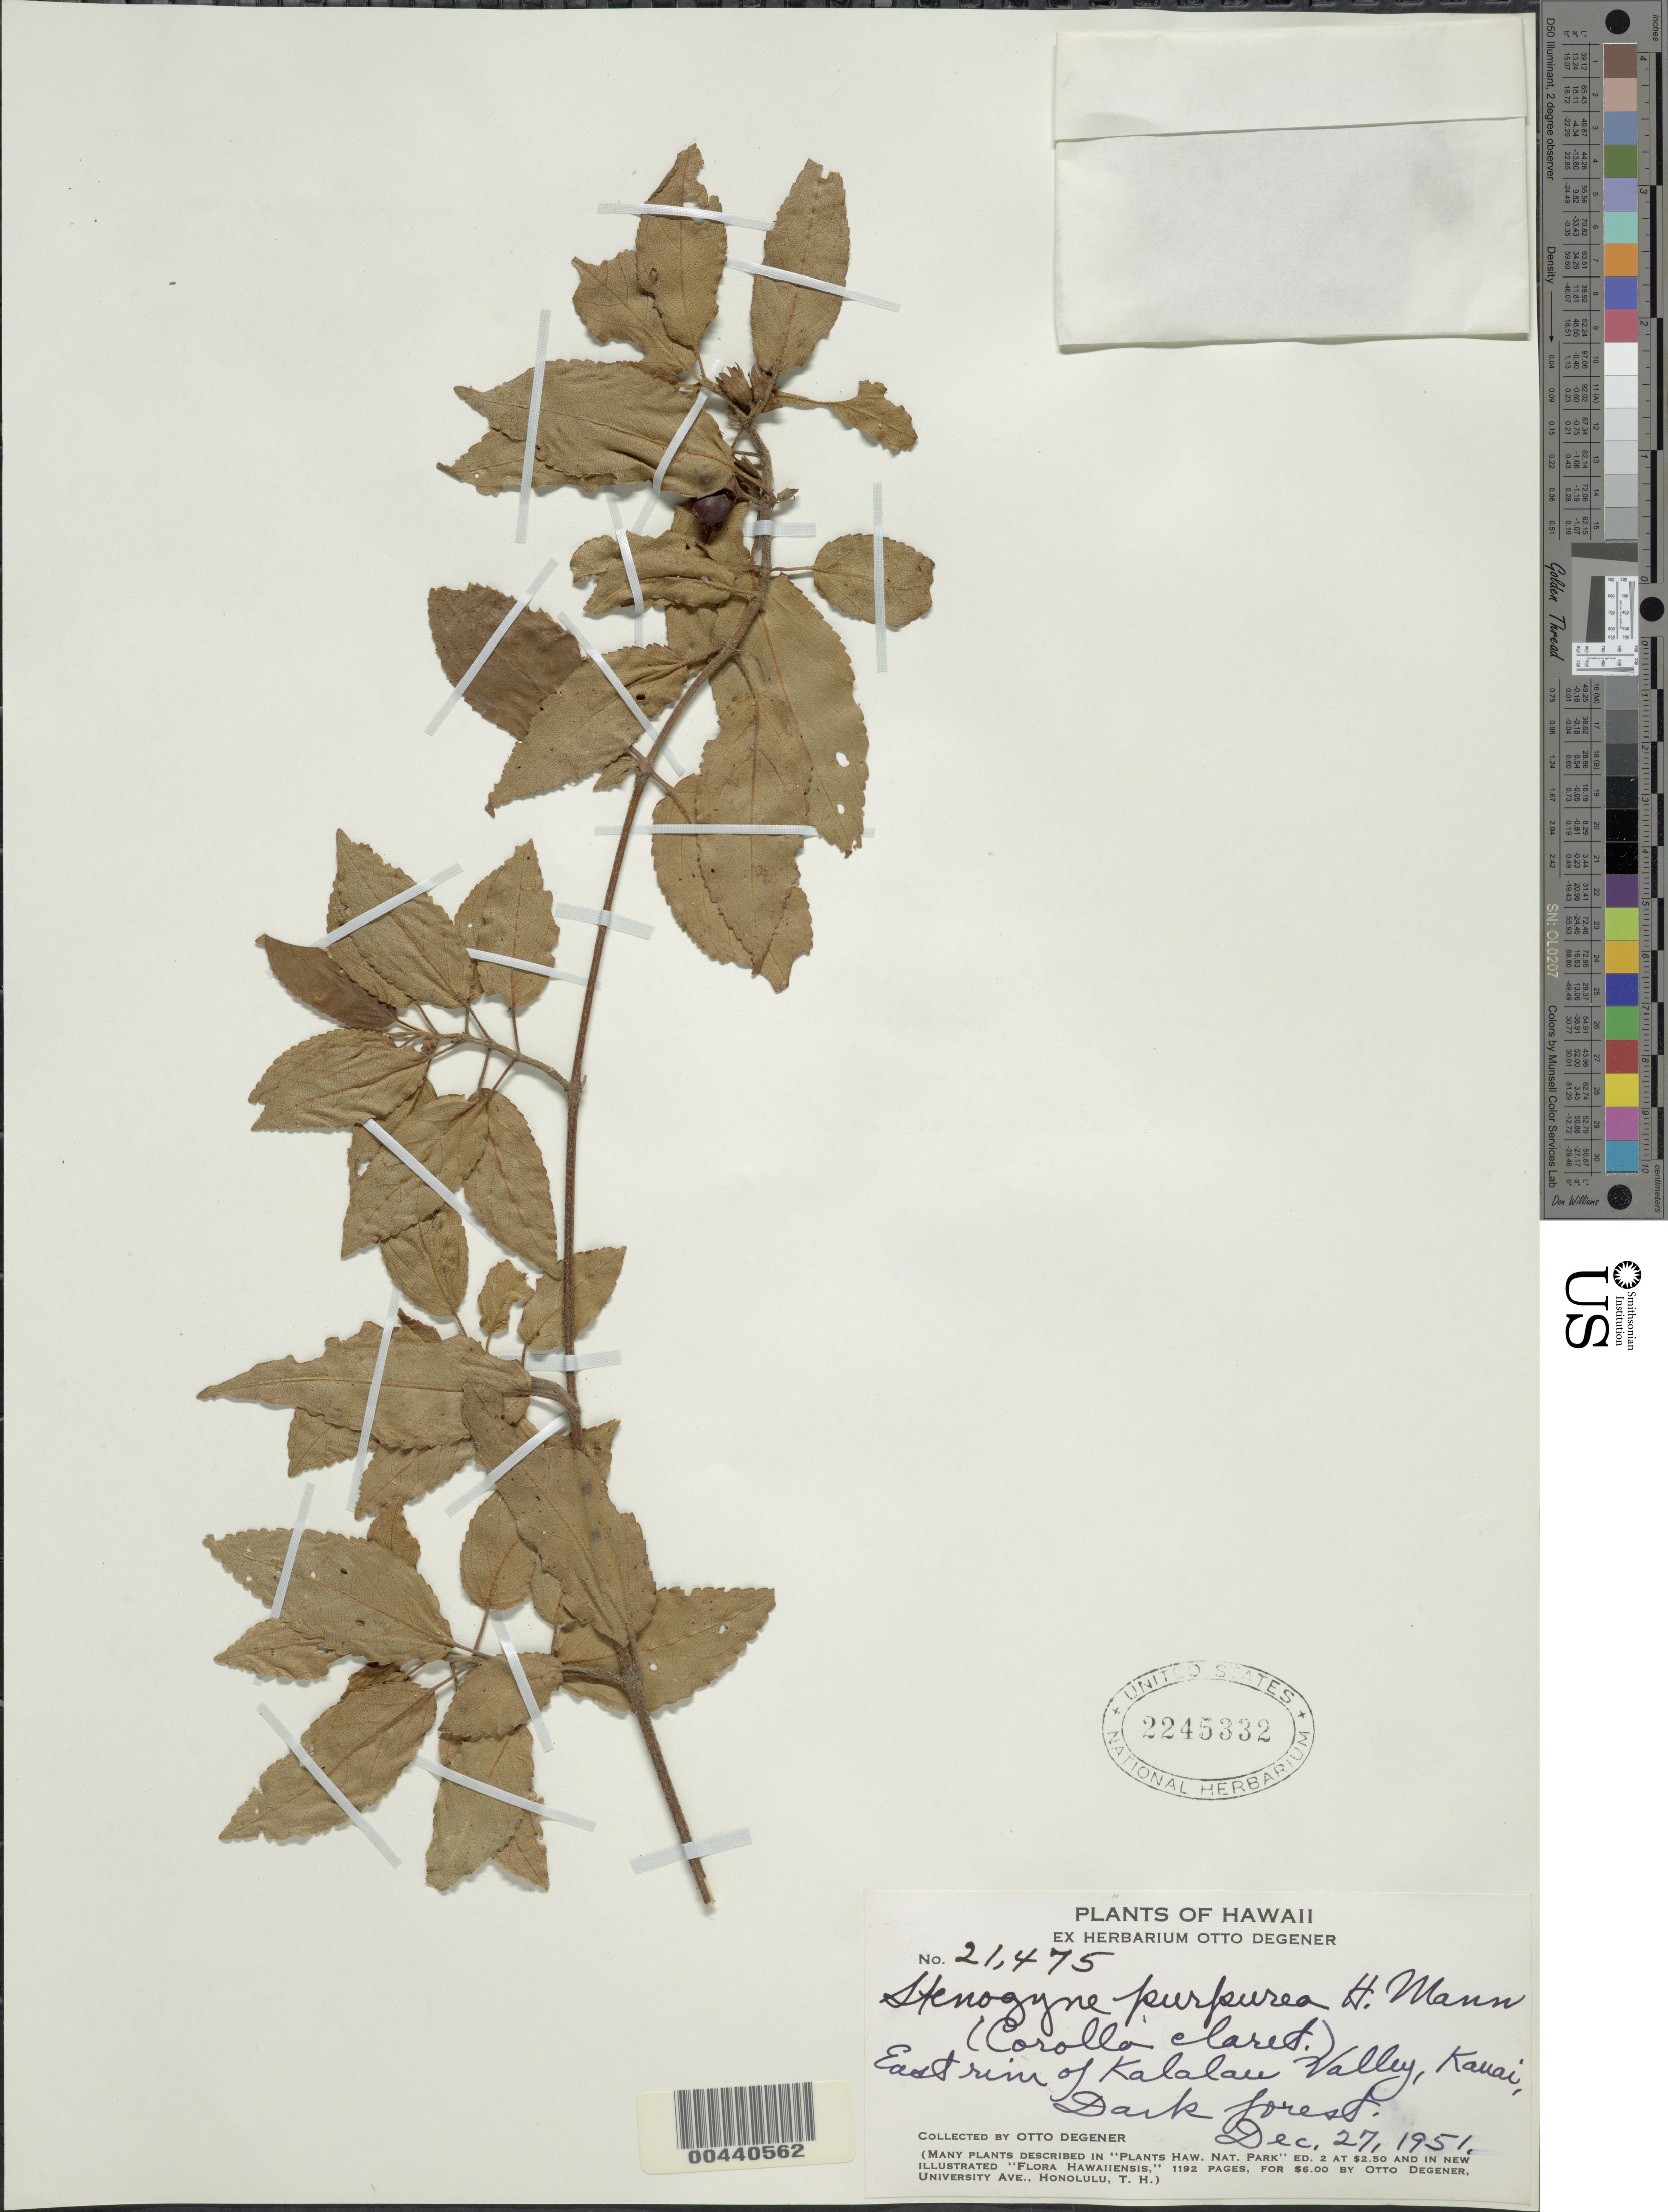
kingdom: Plantae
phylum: Tracheophyta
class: Magnoliopsida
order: Lamiales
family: Lamiaceae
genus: Stenogyne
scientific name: Stenogyne purpurea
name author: H. Mann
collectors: O. Degener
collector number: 21475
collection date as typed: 27 Dec 1951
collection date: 1951-12-27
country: United States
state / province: Hawaii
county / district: Kauai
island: Kaua'i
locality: E rim of Kalalau Valley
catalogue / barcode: US 2245332